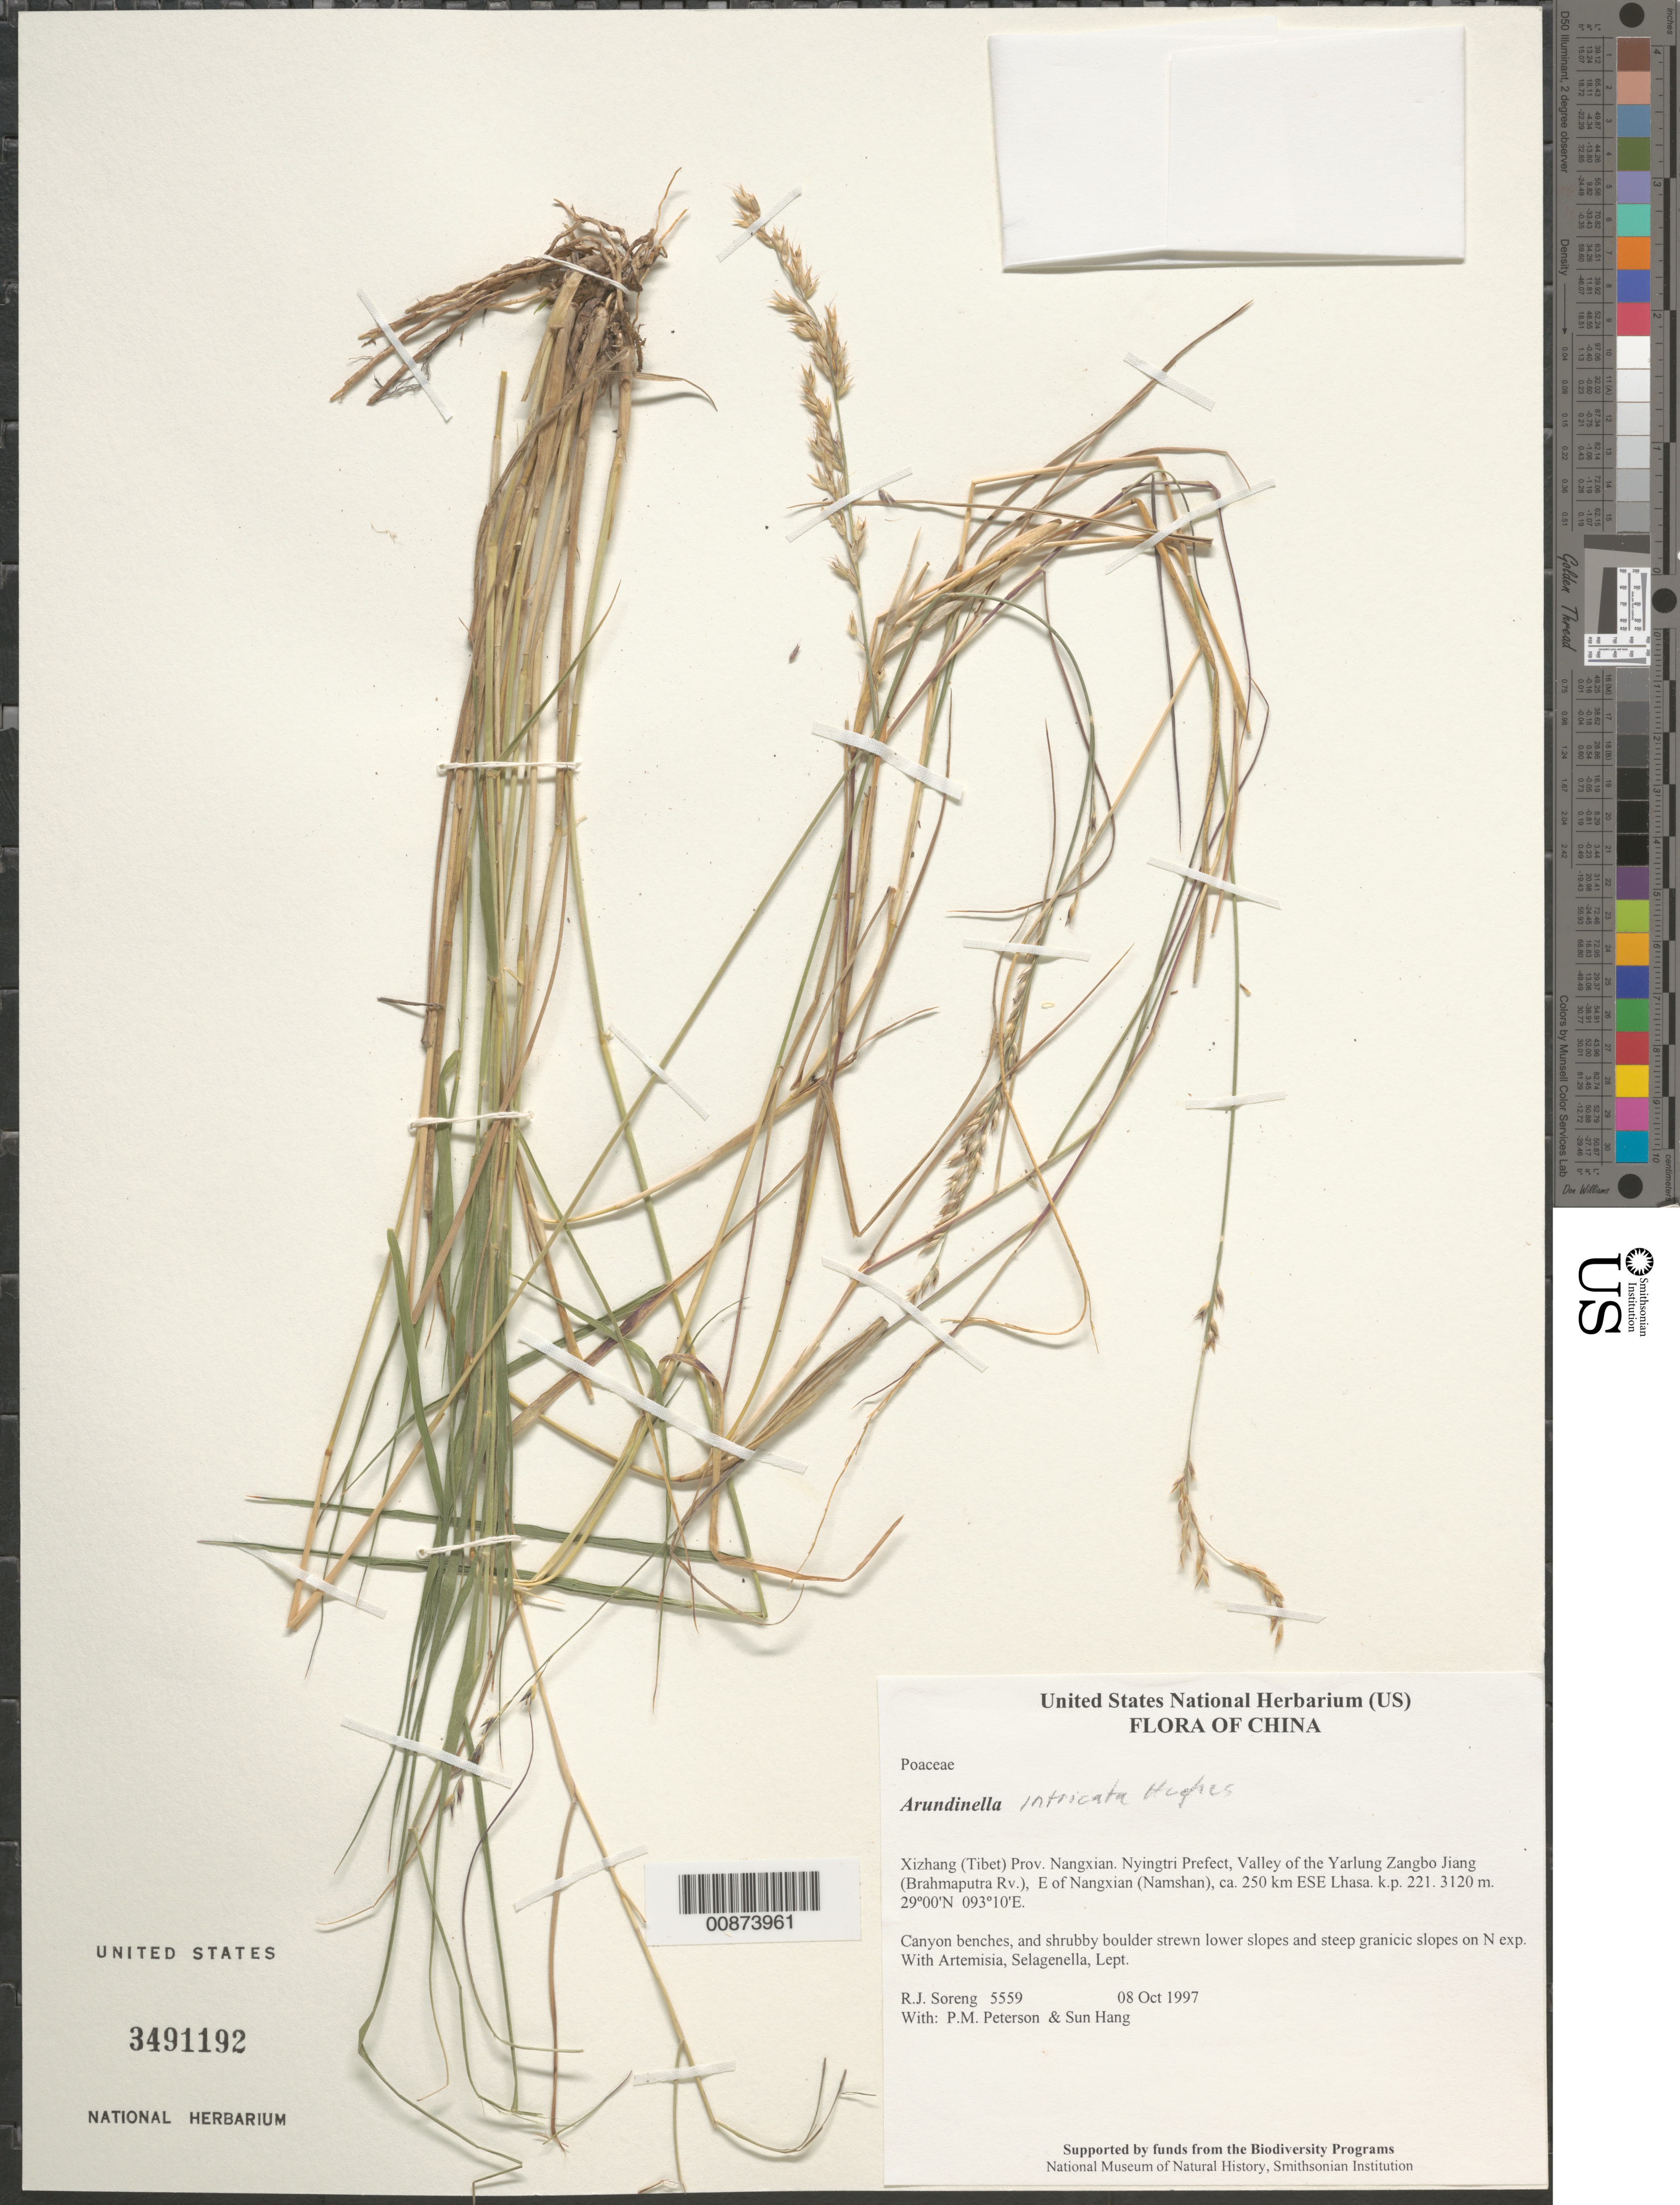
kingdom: Plantae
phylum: Tracheophyta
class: Liliopsida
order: Poales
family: Poaceae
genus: Arundinella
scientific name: Arundinella intricata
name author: Hughes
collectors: R. J. Soreng, P. M. Peterson & Sun Hang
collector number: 5559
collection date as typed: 08 Oct 1997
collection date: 1997-10-08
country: China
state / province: Xizang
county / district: Nangxian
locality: Nyingtri Prefect, Valley of the Yarlung Zangbo Jiang (Brahmaputra Rv.), E of Nangxian (Namshan), ca. 250 km ESE Lhasa. k.p. 221.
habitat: Canyon benches, and shruby boulder strewn lower slopes and steep granicic slopes on N exp. With Artemisia, Selagenella, Lept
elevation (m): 3120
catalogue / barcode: US 3491192